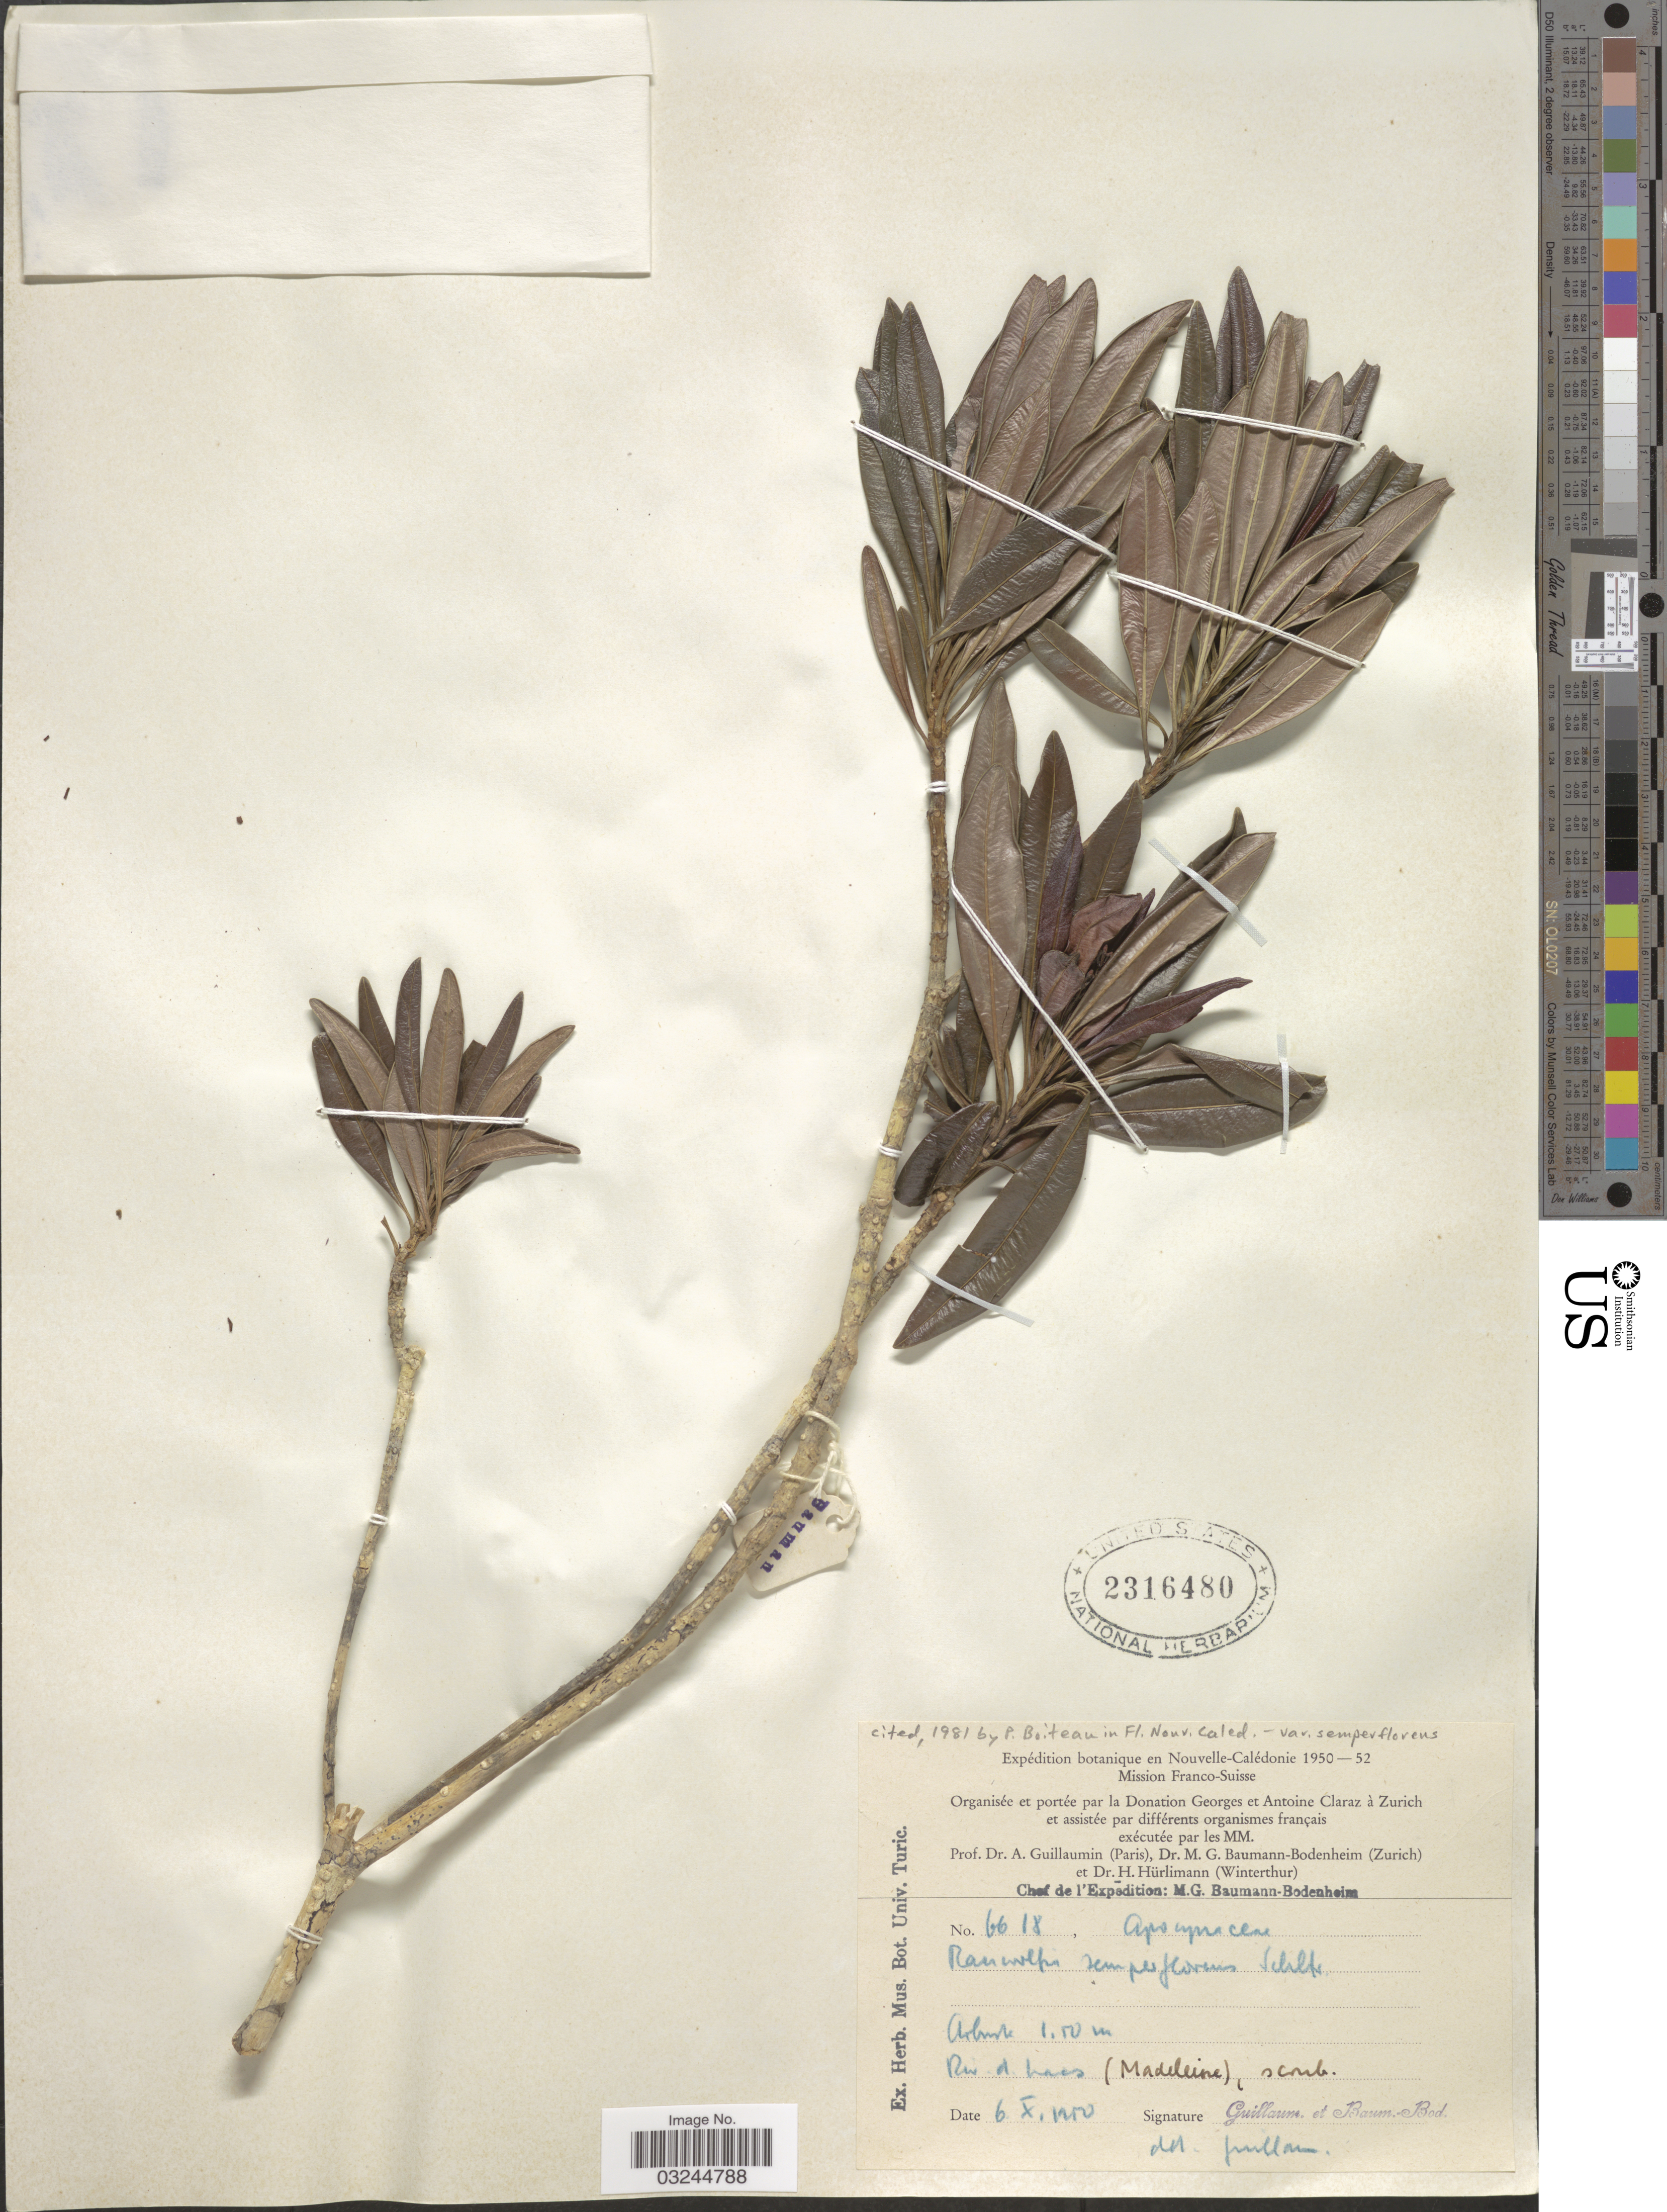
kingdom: Plantae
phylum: Tracheophyta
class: Magnoliopsida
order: Gentianales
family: Apocynaceae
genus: Rauvolfia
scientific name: Rauvolfia semperflorens var. semperflorens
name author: (Müll. Arg.) Schltr.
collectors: A. Guillaumin & M. G. Baumann-Bodenheim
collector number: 6618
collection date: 1950-10-06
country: New Caledonia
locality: Nouvelle-Calédonie. Riv. de Laes (Madeleine).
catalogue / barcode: US 2316480